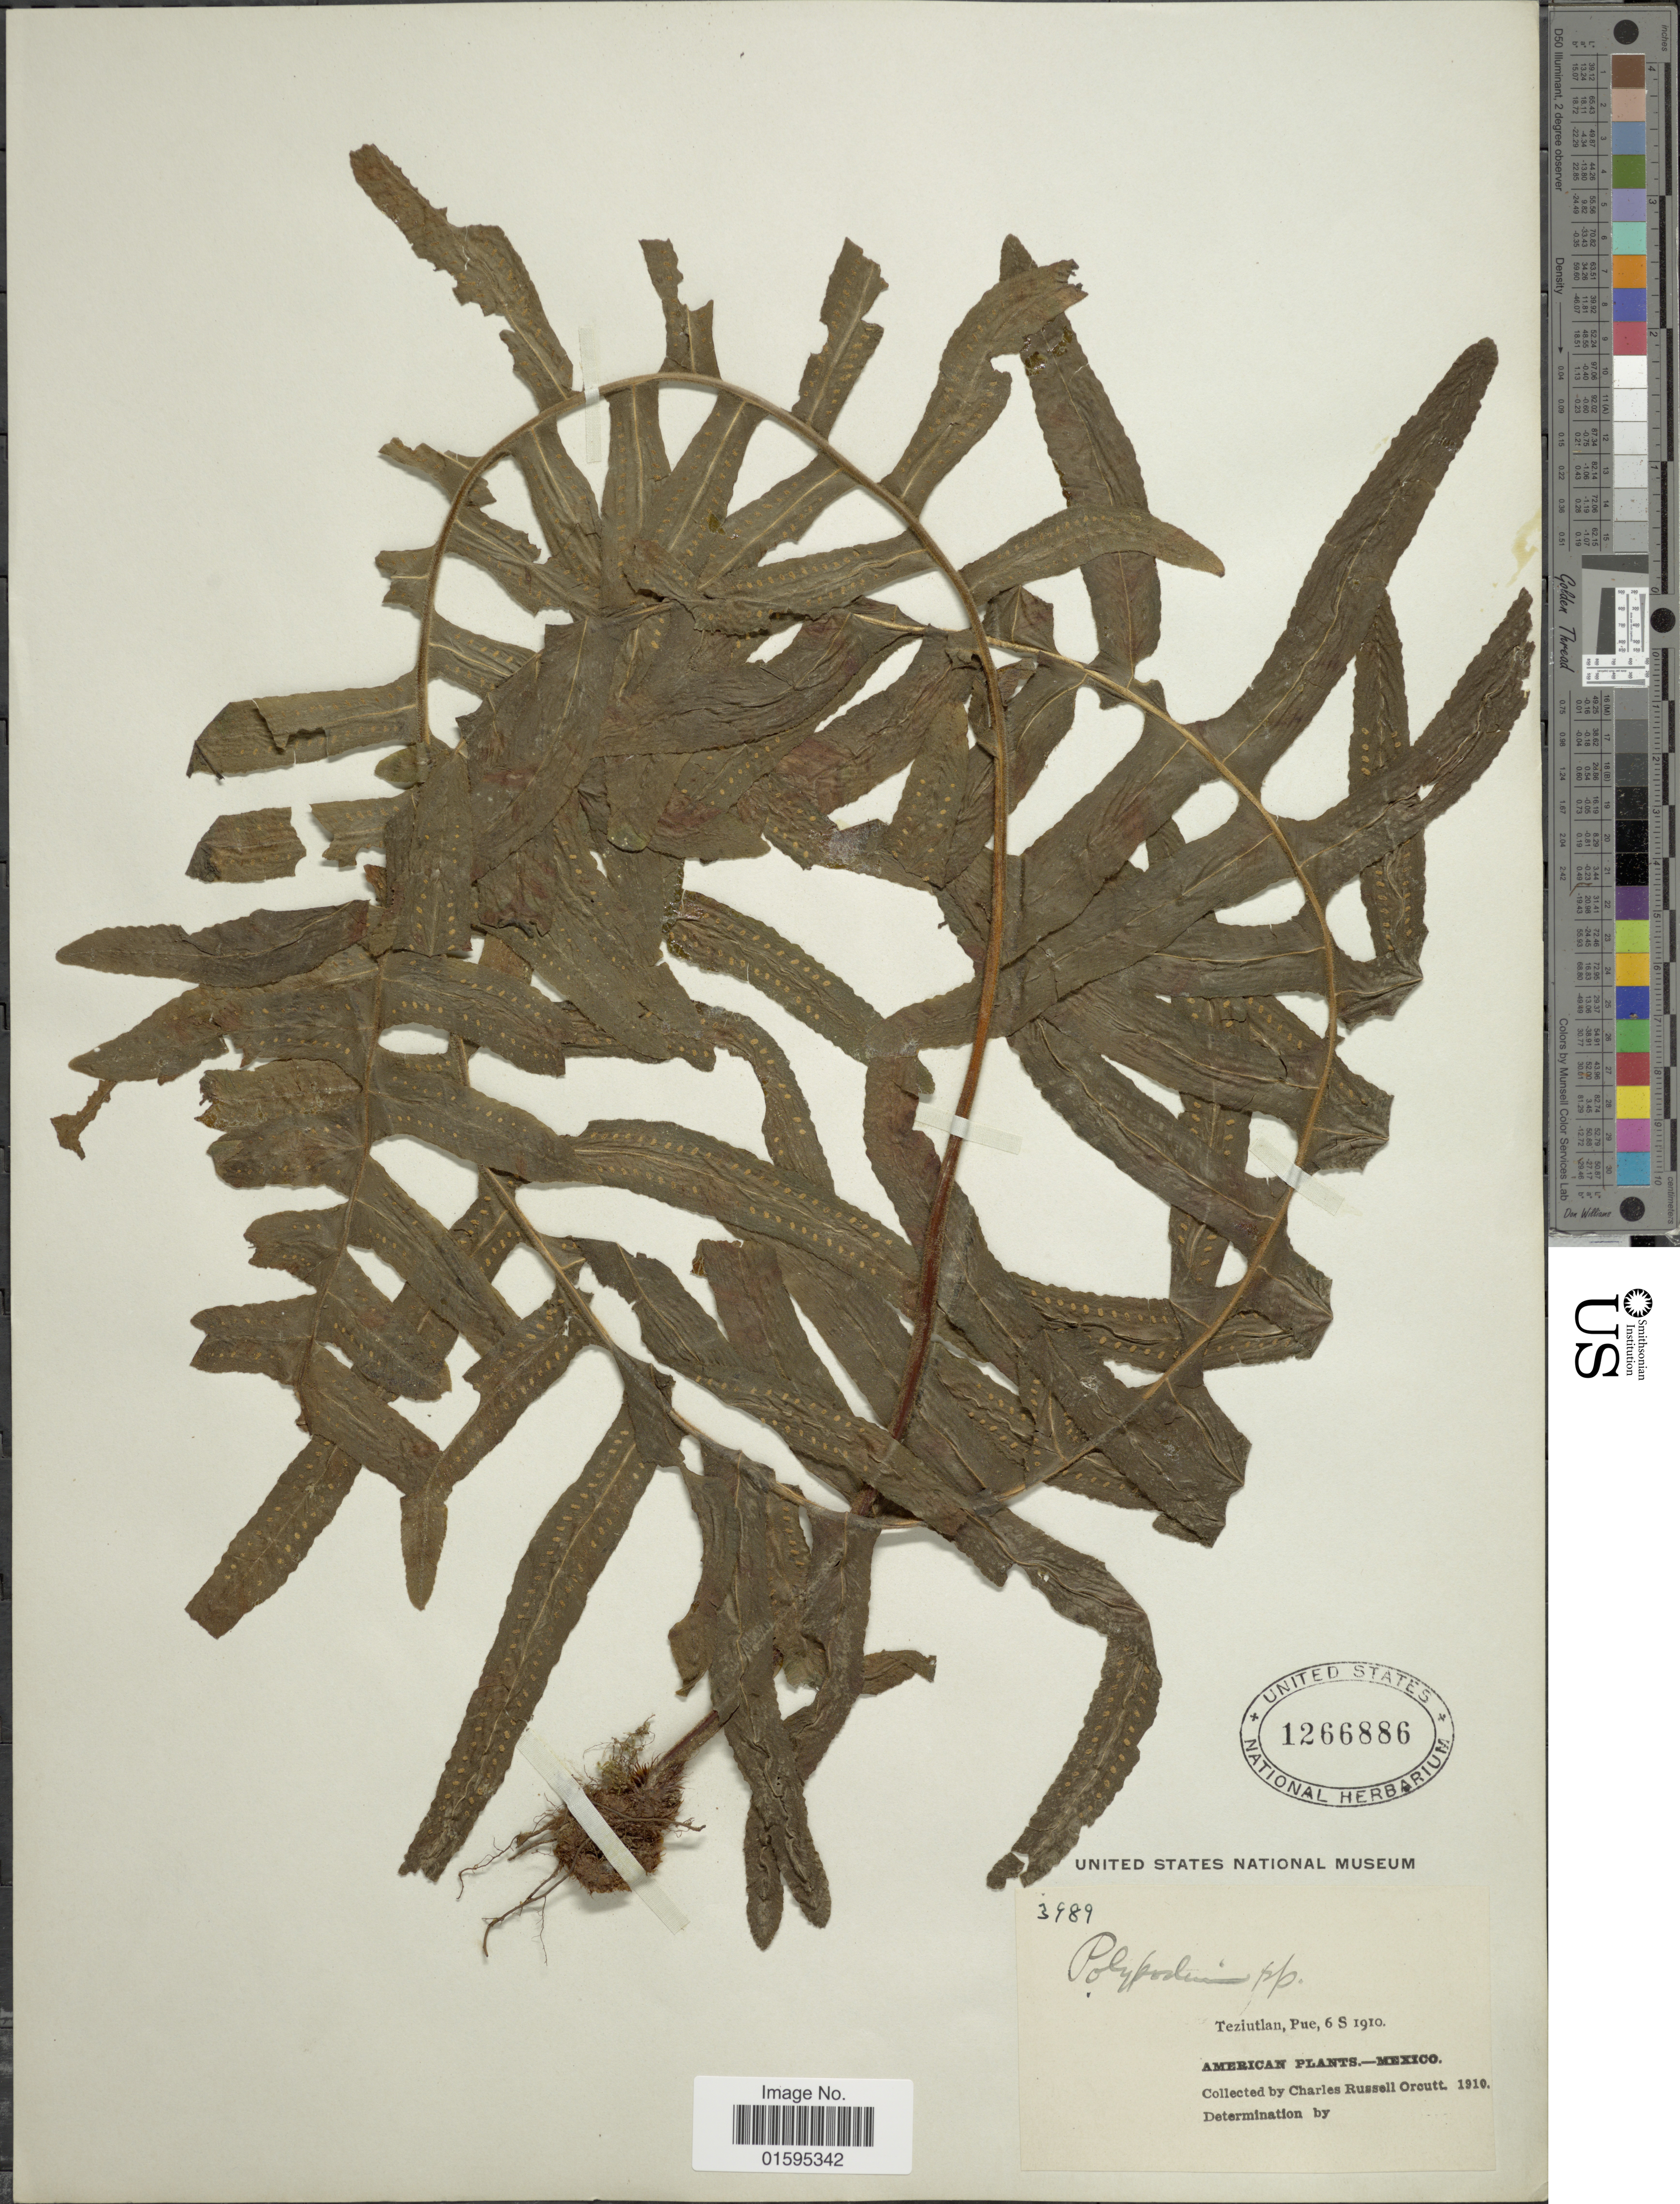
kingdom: Plantae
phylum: Tracheophyta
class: Polypodiopsida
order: Polypodiales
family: Polypodiaceae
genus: Polypodium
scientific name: Polypodium liebmannii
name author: C. Chr.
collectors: C. R. Orcutt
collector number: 3989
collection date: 1910-09-06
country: Mexico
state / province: Puebla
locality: Teziutlan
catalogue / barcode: US 1266886